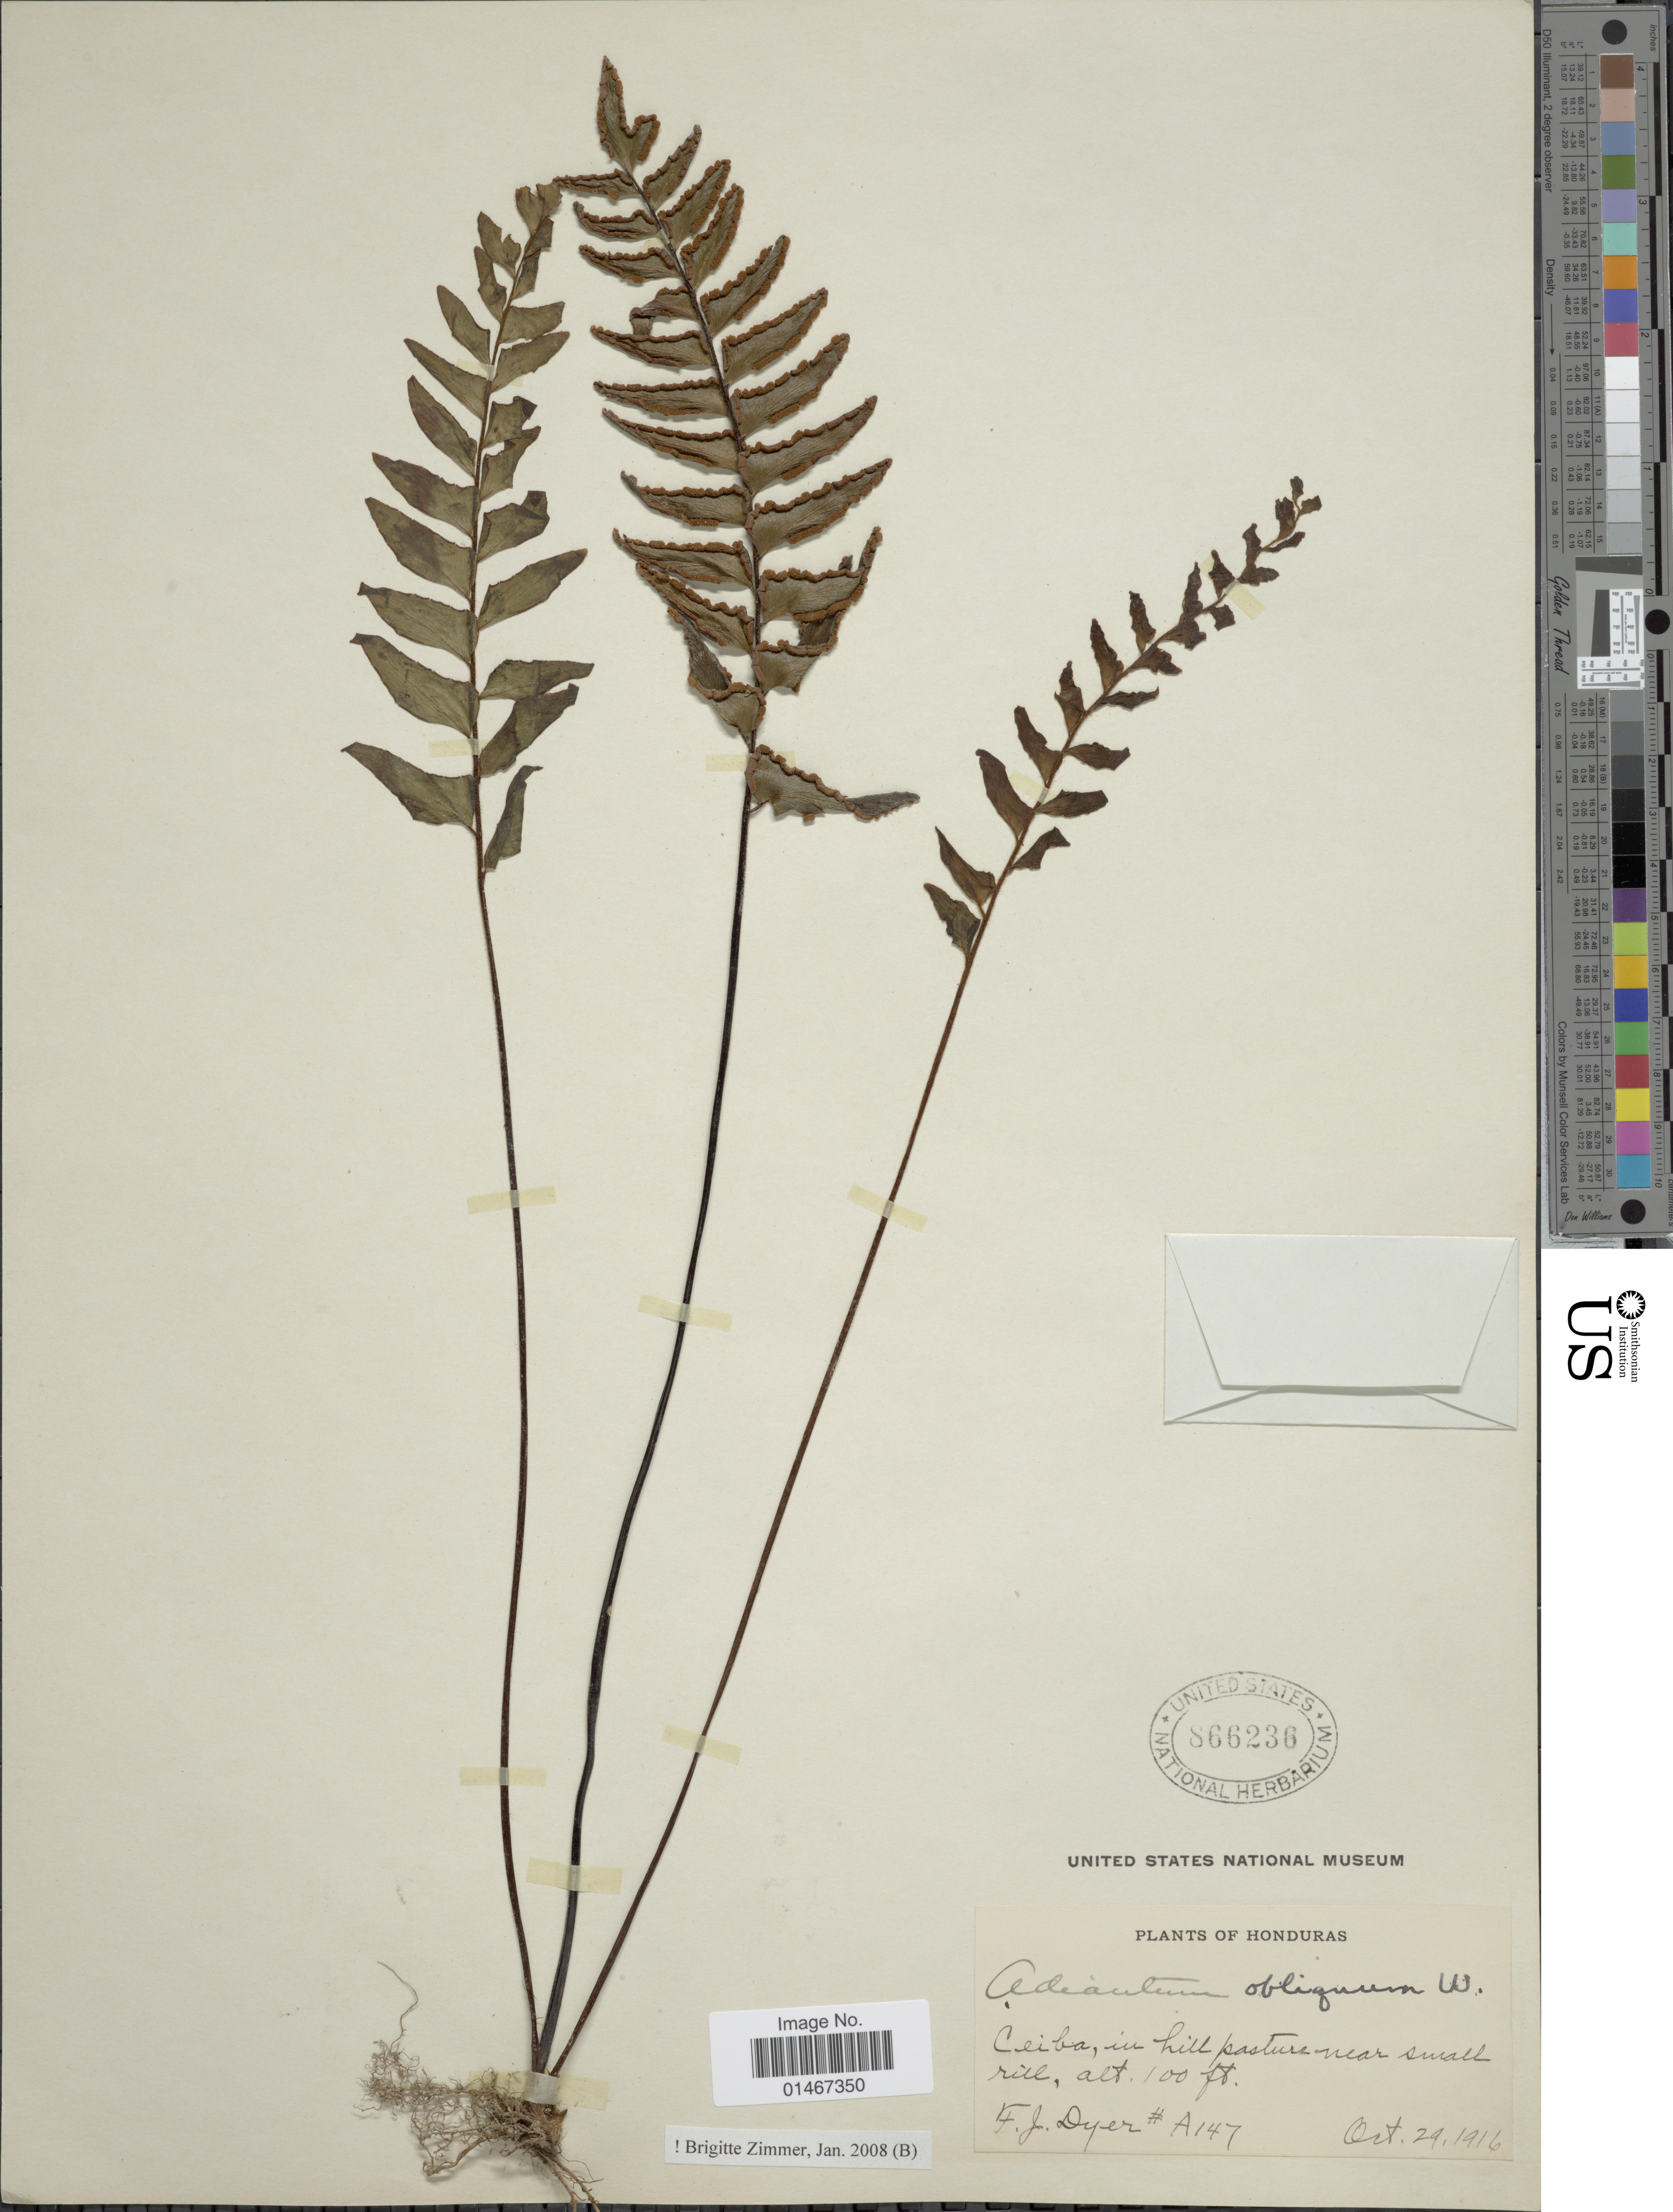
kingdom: Plantae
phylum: Tracheophyta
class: Polypodiopsida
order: Polypodiales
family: Pteridaceae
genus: Adiantum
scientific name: Adiantum obliquum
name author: Willd.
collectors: F. J. Dyer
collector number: A147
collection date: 1916-10-29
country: Puerto Rico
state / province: Ceiba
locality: In hill pasture near small rill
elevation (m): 30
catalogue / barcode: US 866236